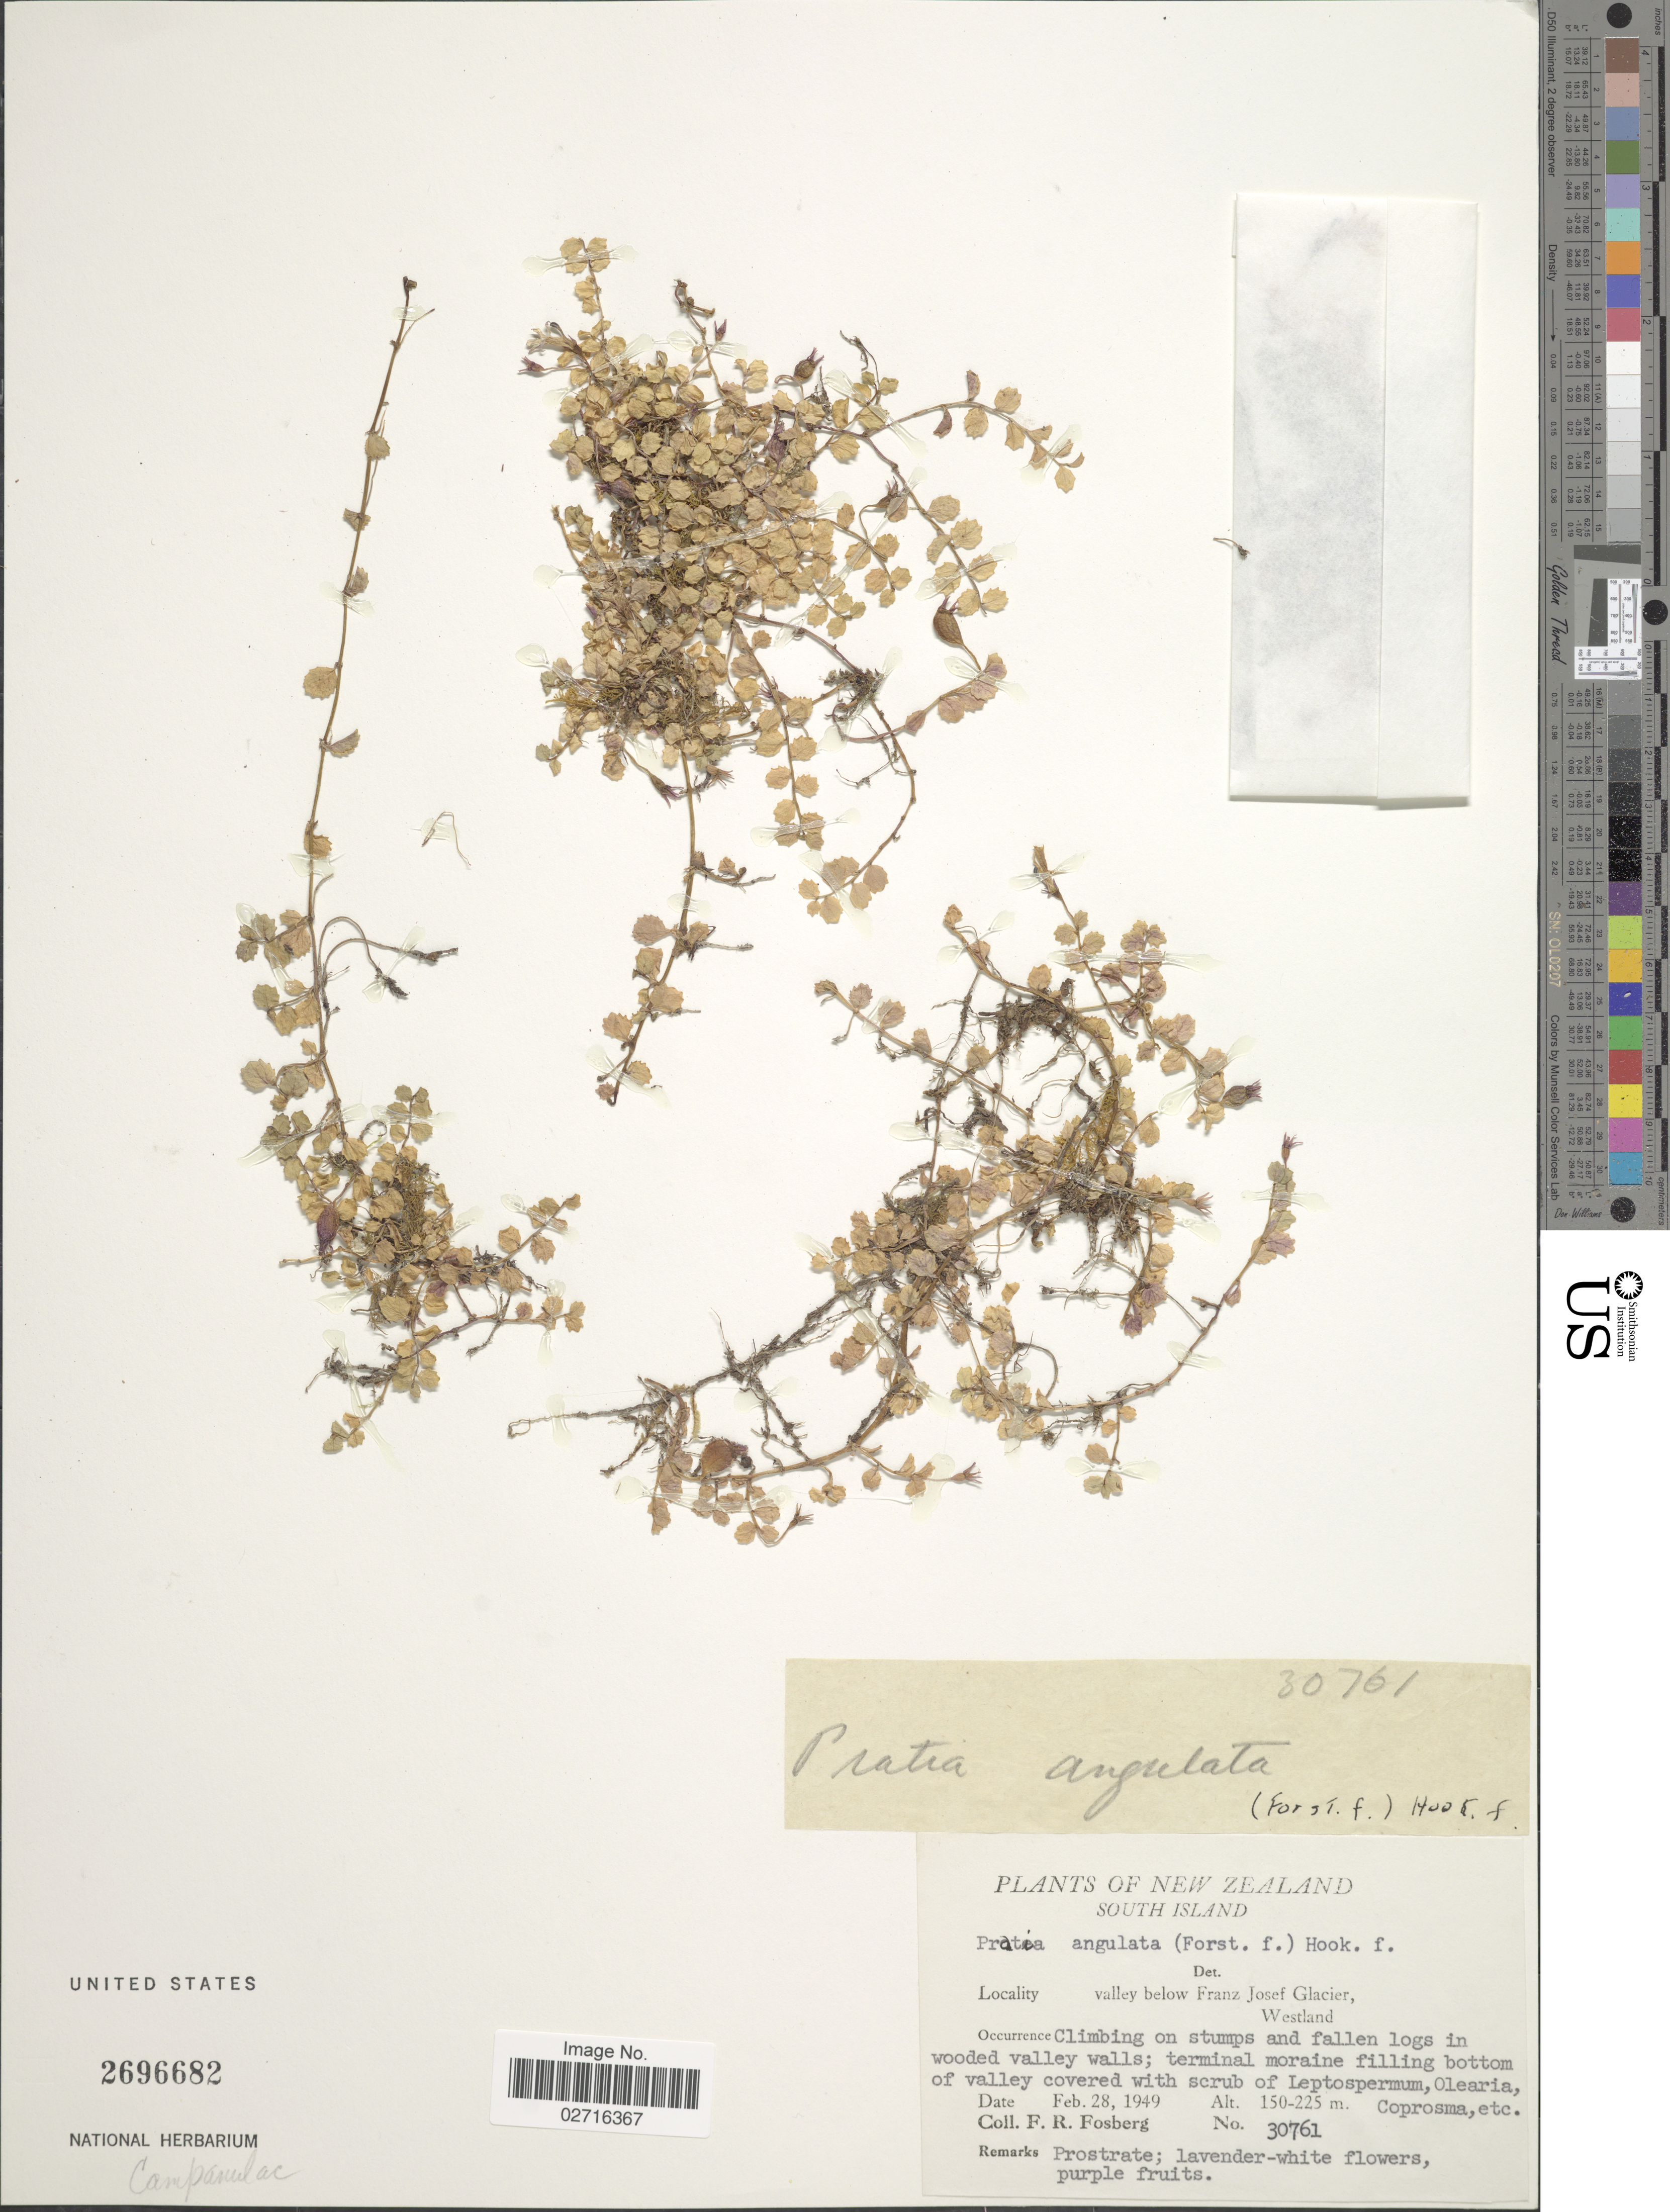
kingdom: Plantae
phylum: Tracheophyta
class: Magnoliopsida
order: Asterales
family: Campanulaceae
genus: Pratia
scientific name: Pratia angulata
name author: (G. Forst.) Hook. f.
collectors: F. R. Fosberg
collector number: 30761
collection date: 1949-02-28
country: New Zealand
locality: South Island, valley below Franz Josef Glacier, Westland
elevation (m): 150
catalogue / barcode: US 2696682